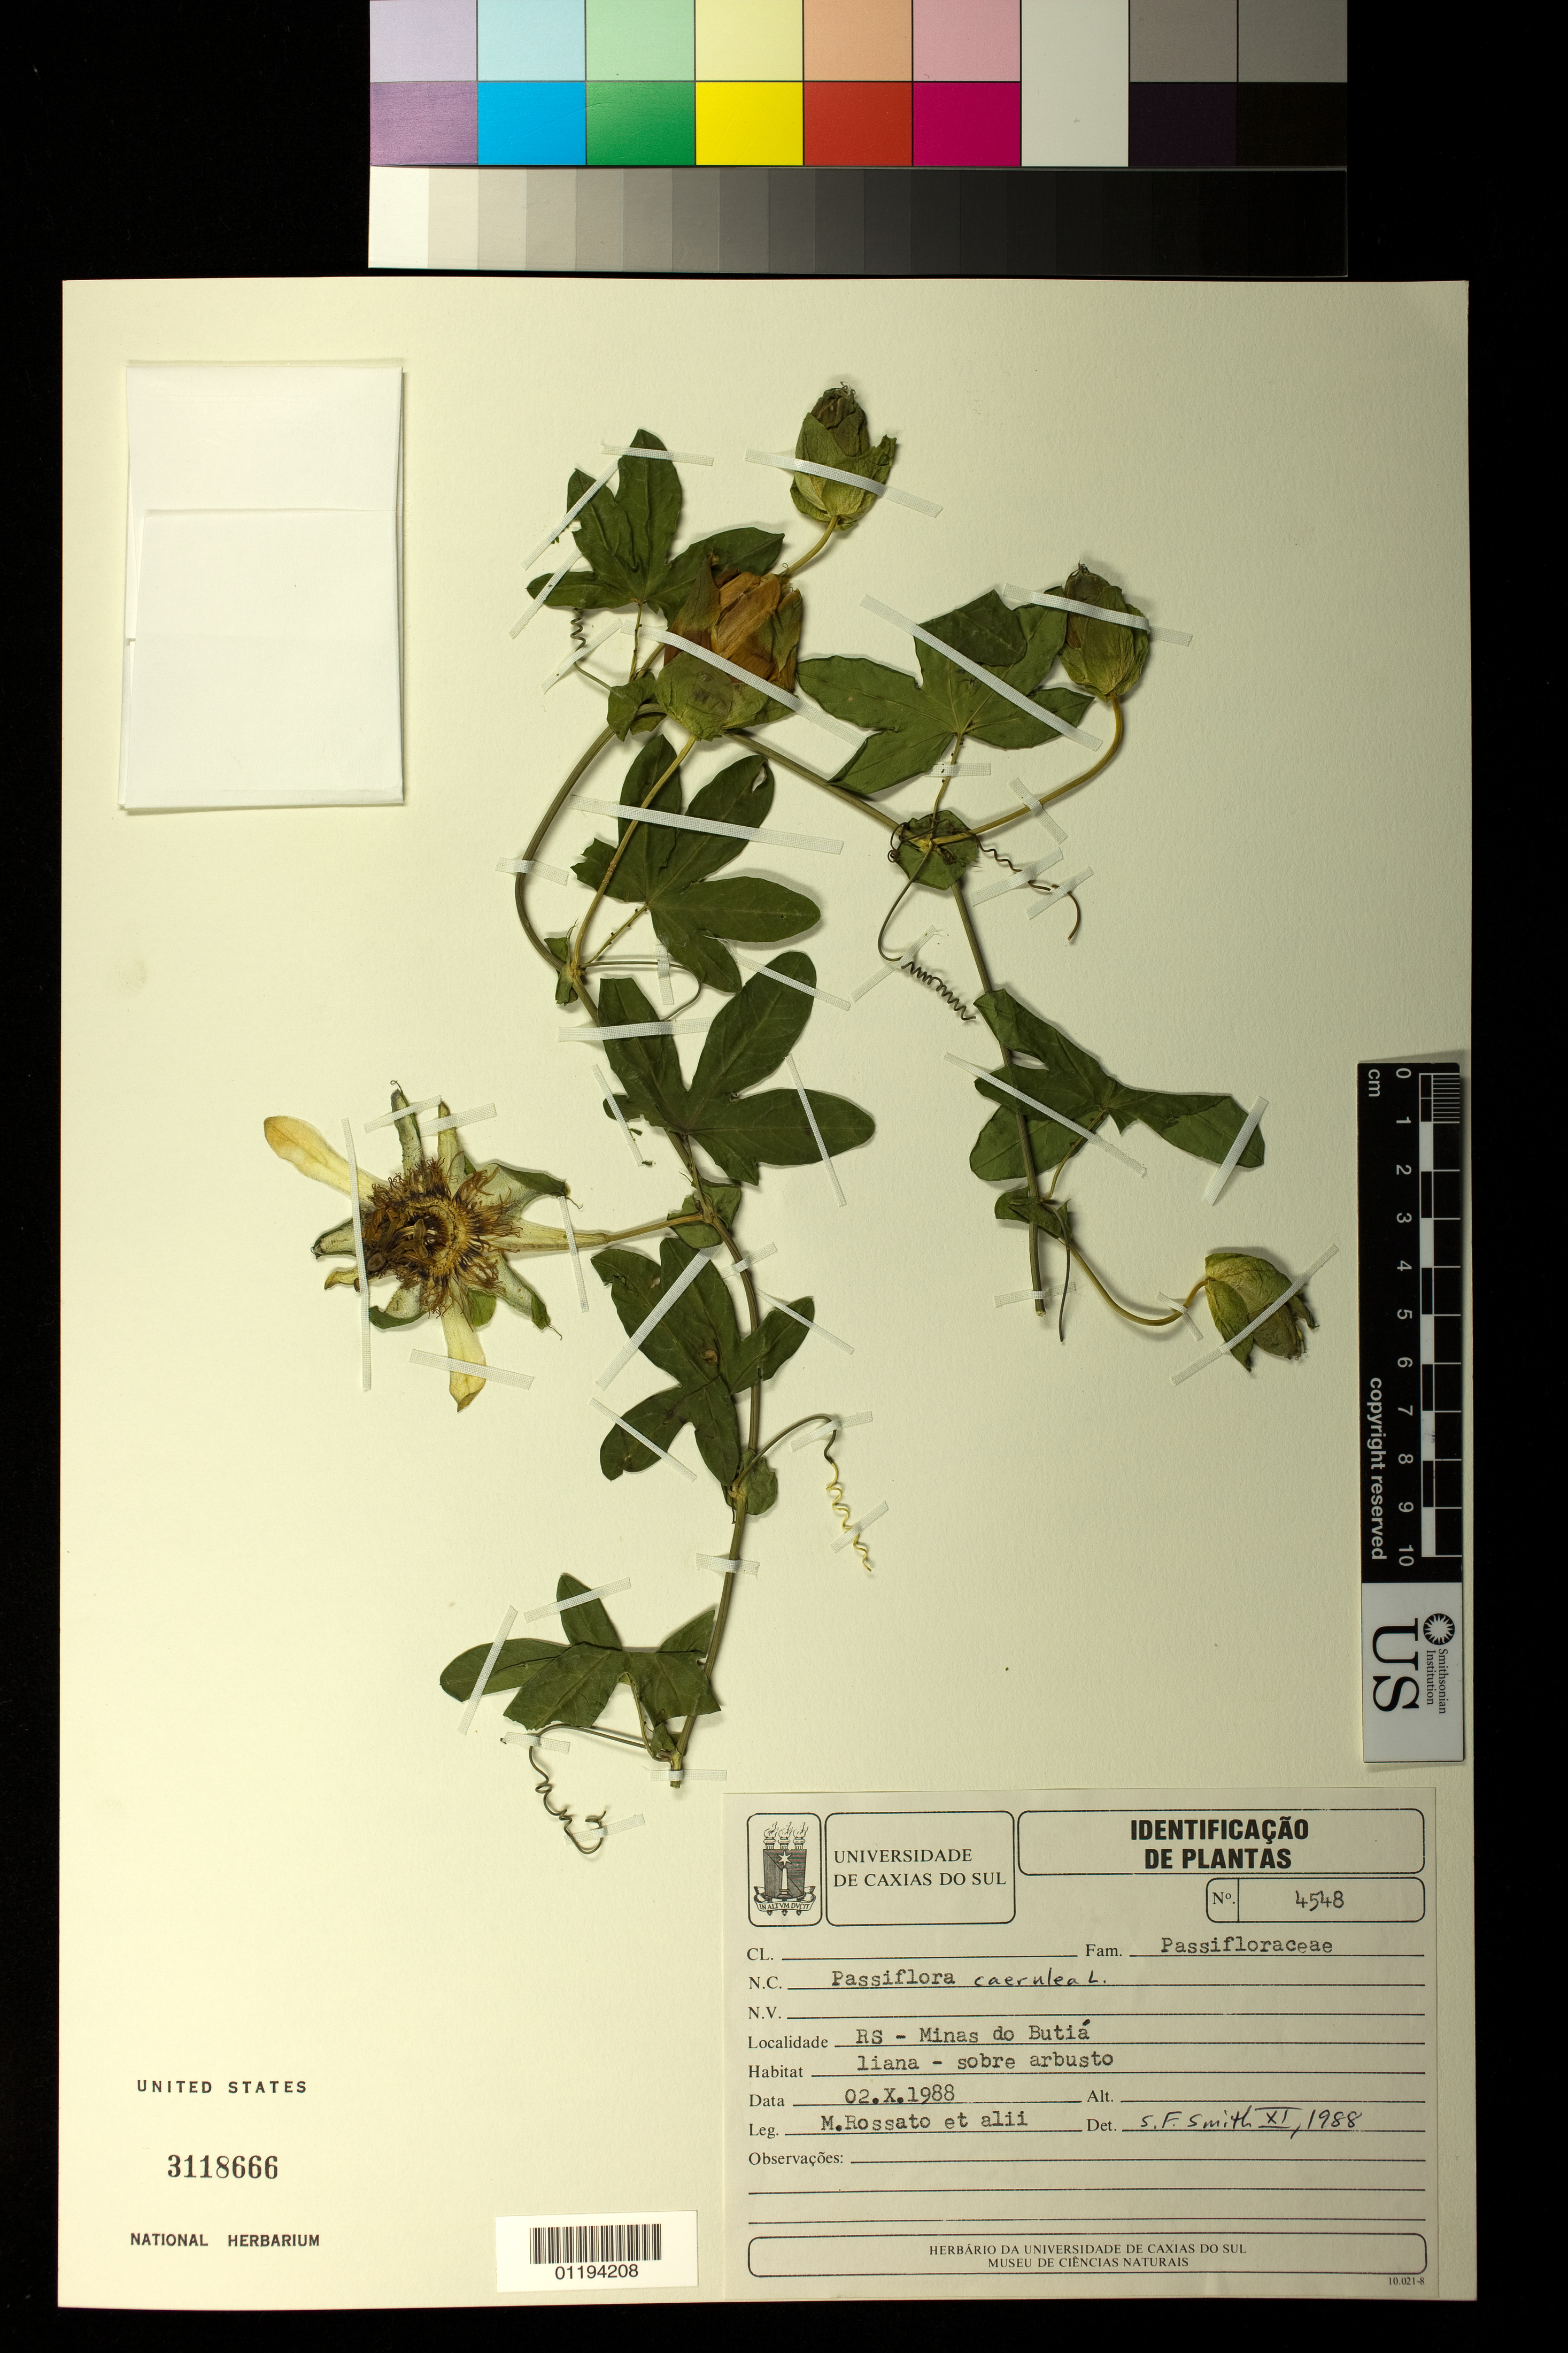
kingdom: Plantae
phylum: Tracheophyta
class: Magnoliopsida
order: Malpighiales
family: Passifloraceae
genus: Passiflora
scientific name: Passiflora caerulea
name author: L.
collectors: M. Rossato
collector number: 4548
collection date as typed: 10 Feb 1988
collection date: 1988-02-10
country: Brazil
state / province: Rio Grande do Sul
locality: R.S. - Minas do Butiá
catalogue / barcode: US 3118666